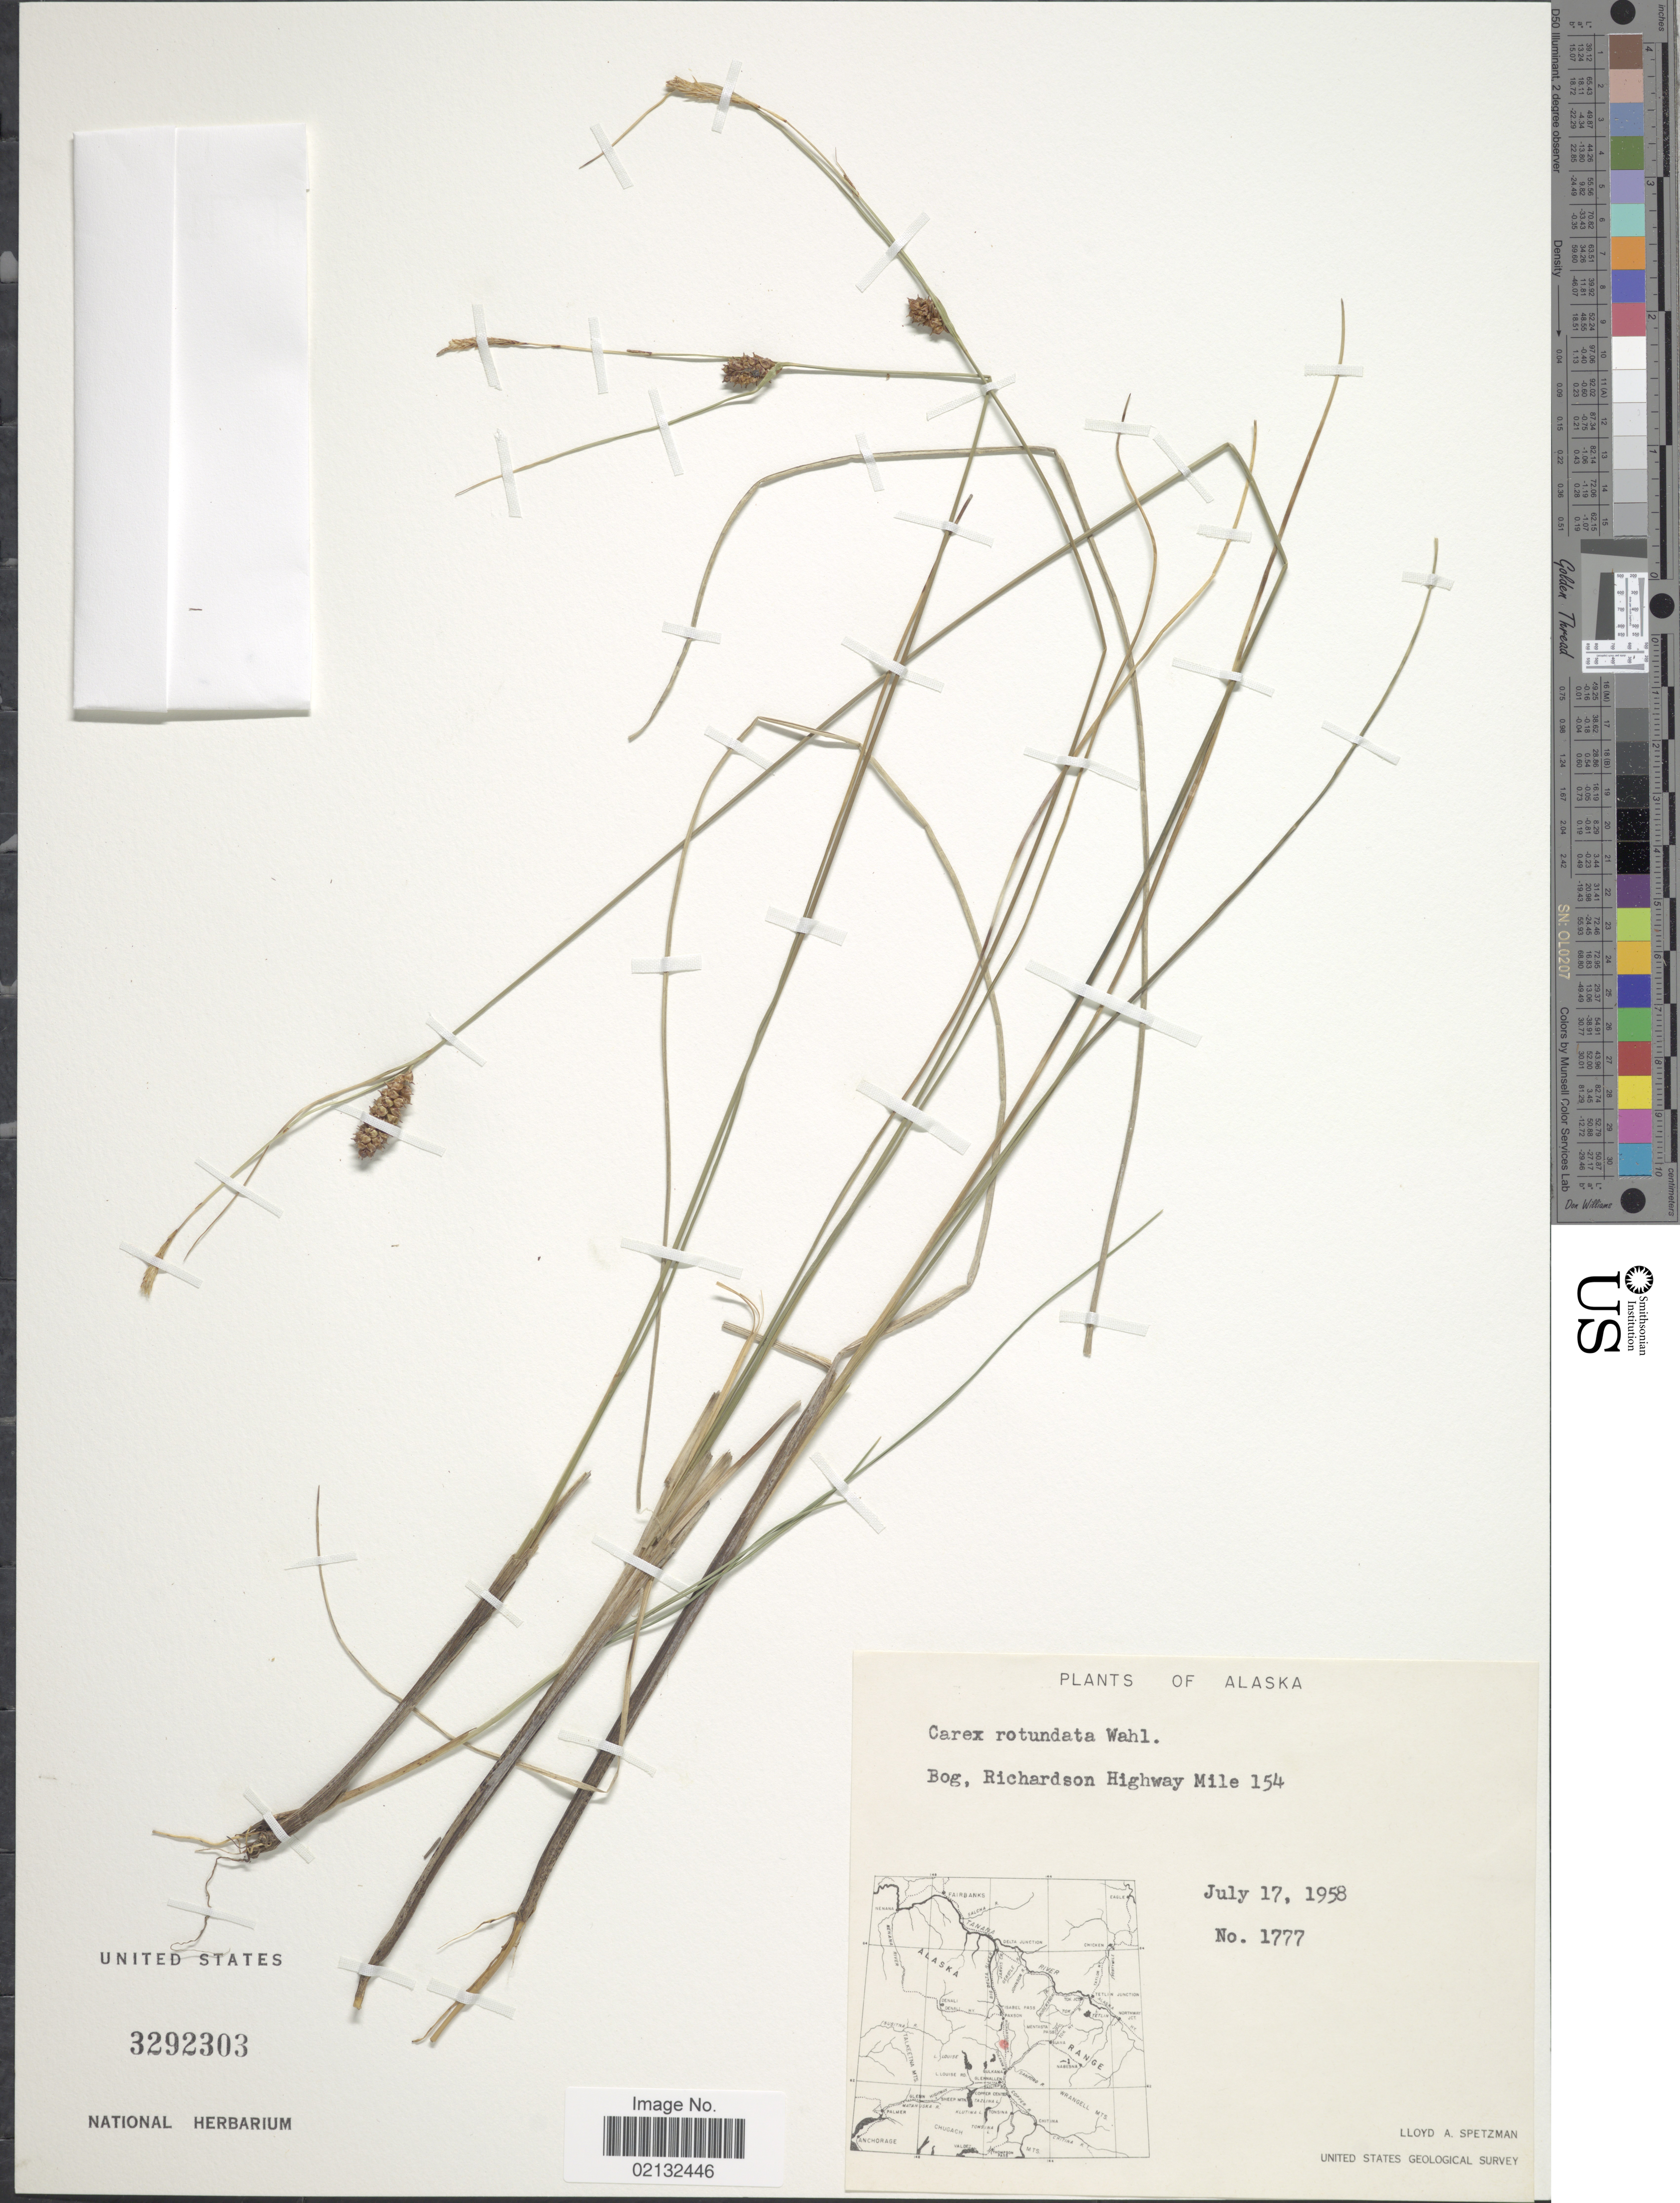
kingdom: Plantae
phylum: Tracheophyta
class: Liliopsida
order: Poales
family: Cyperaceae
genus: Carex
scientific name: Carex rotundata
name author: Wahlenb.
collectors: L. Spetzman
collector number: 1777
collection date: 1958-07-17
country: United States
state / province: Alaska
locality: Bog, Richardson Highway Mile 154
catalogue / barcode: US 3292303